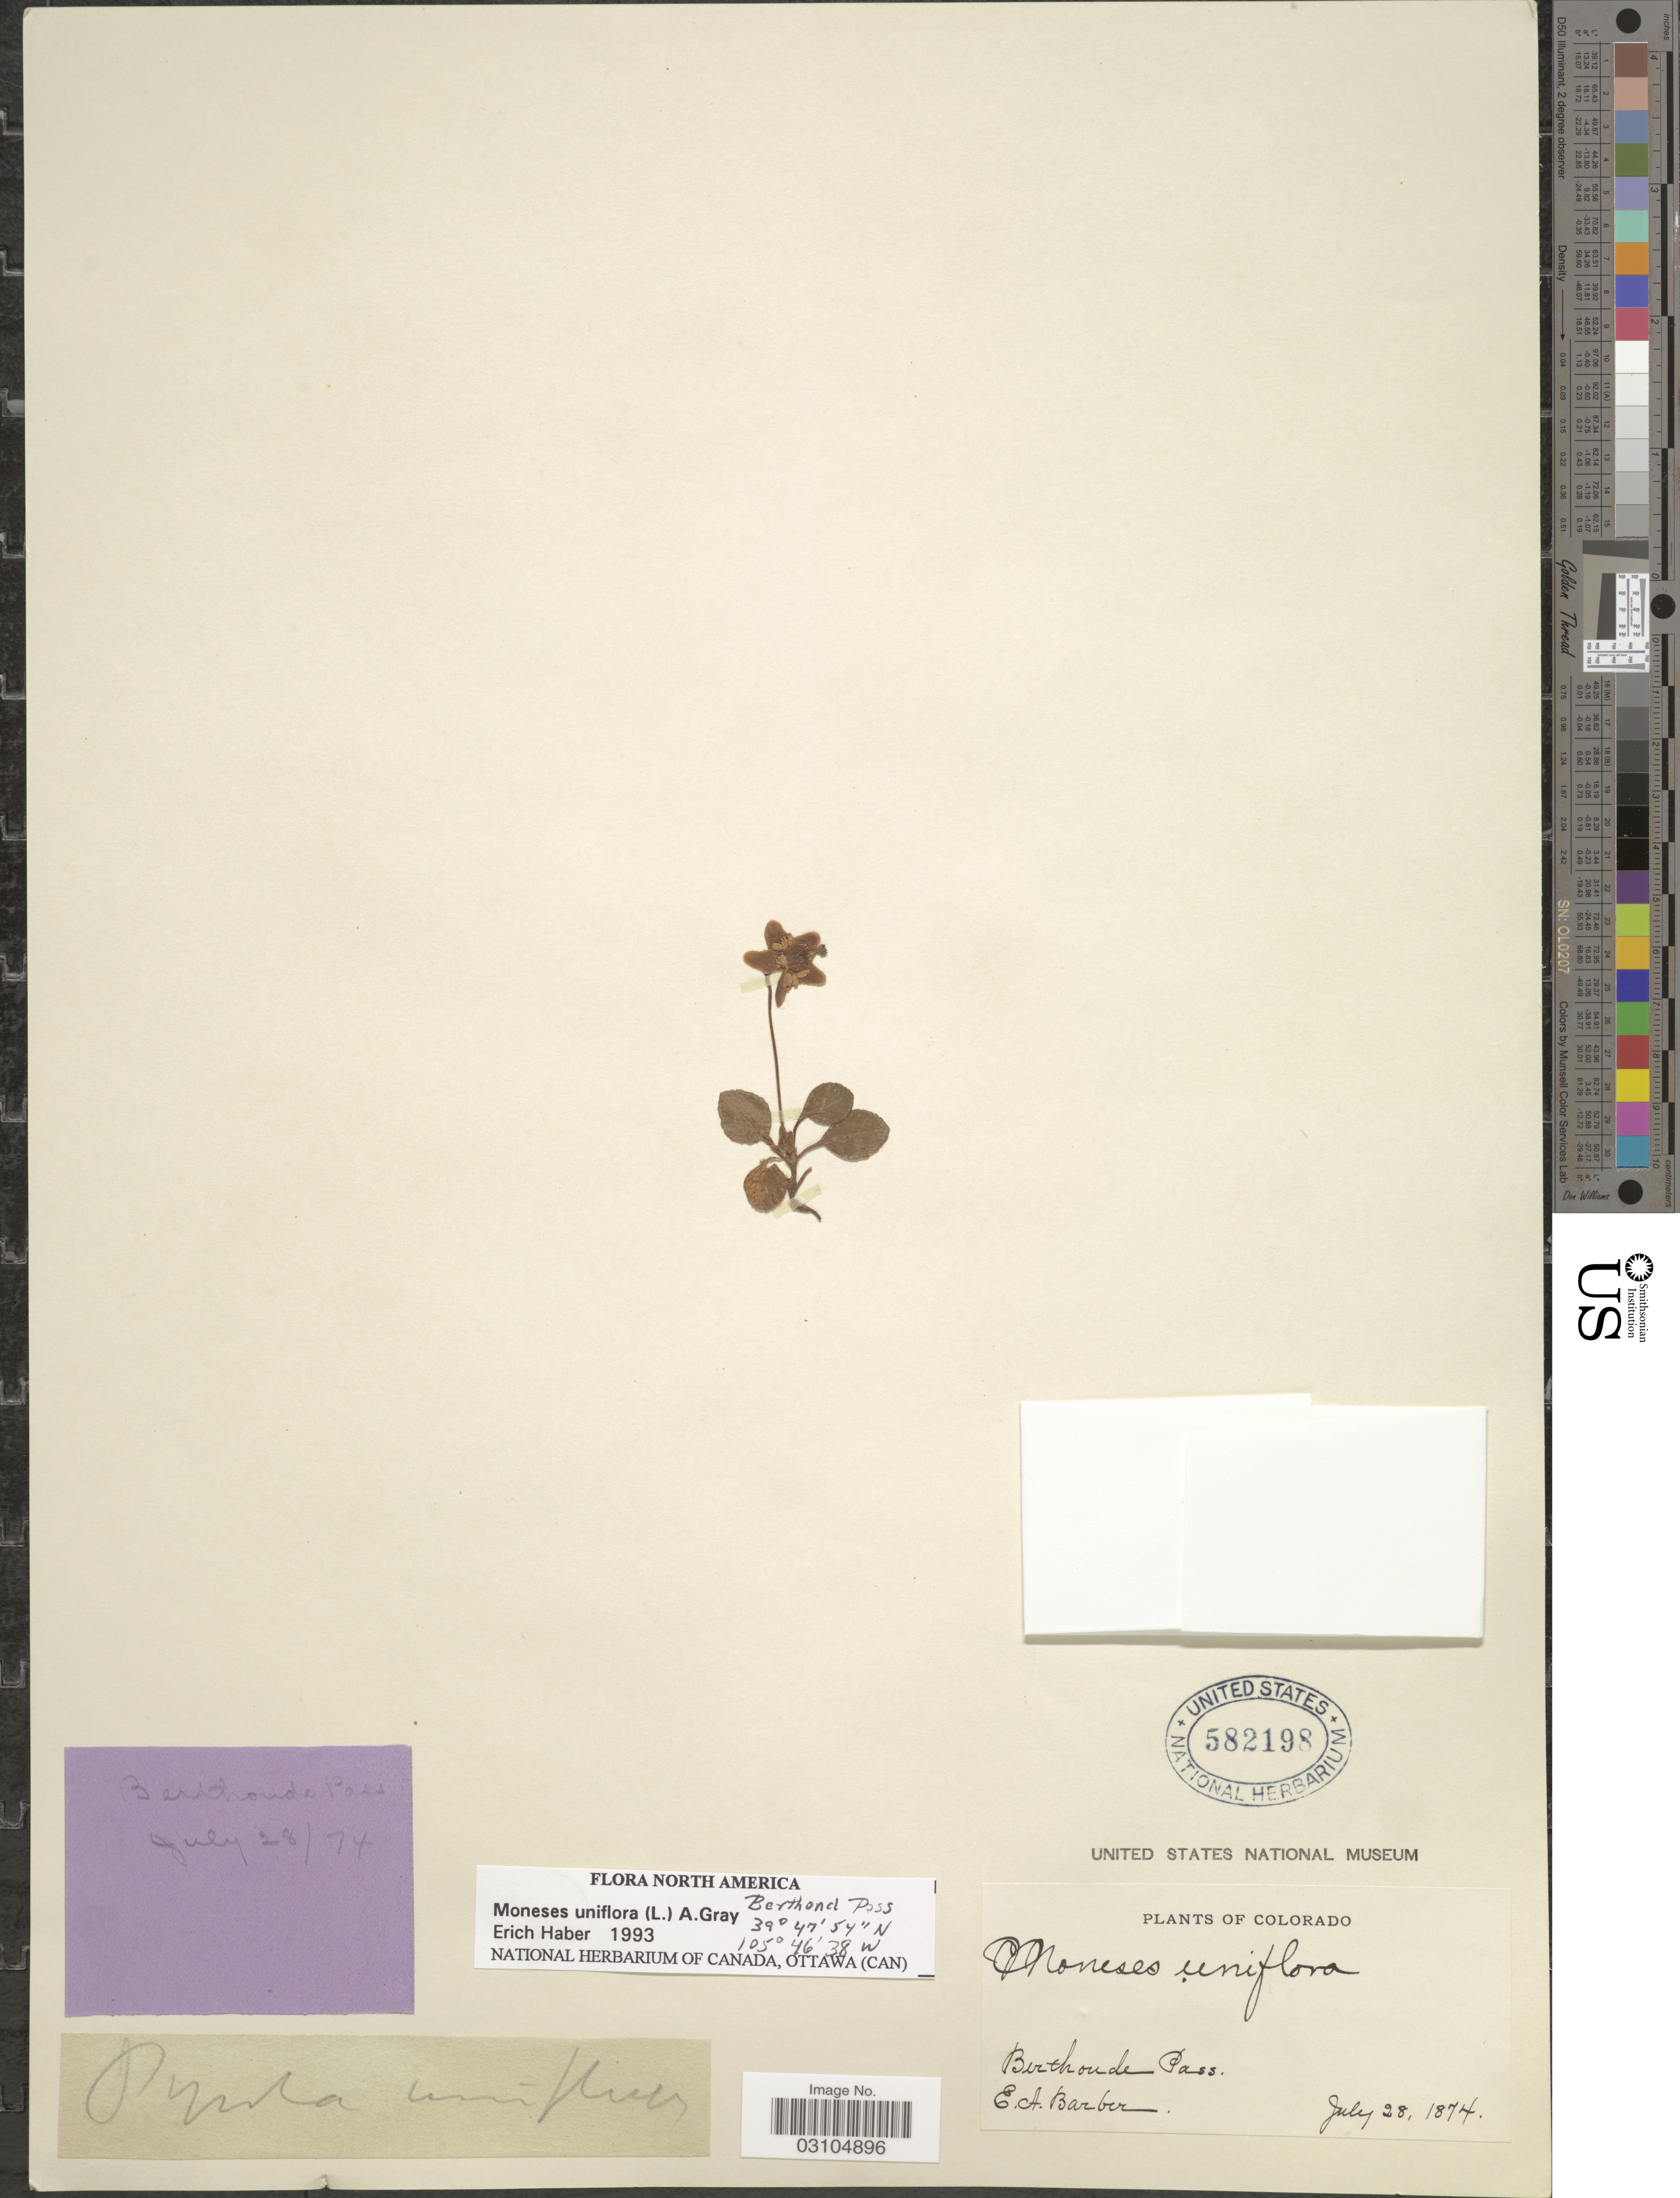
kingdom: Plantae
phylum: Tracheophyta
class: Magnoliopsida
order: Ericales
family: Ericaceae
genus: Moneses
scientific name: Moneses uniflora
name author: (L.) A. Gray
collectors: E. Barber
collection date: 1874-07-28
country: United States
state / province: Colorado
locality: Berthoude Pass.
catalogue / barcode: US 582198